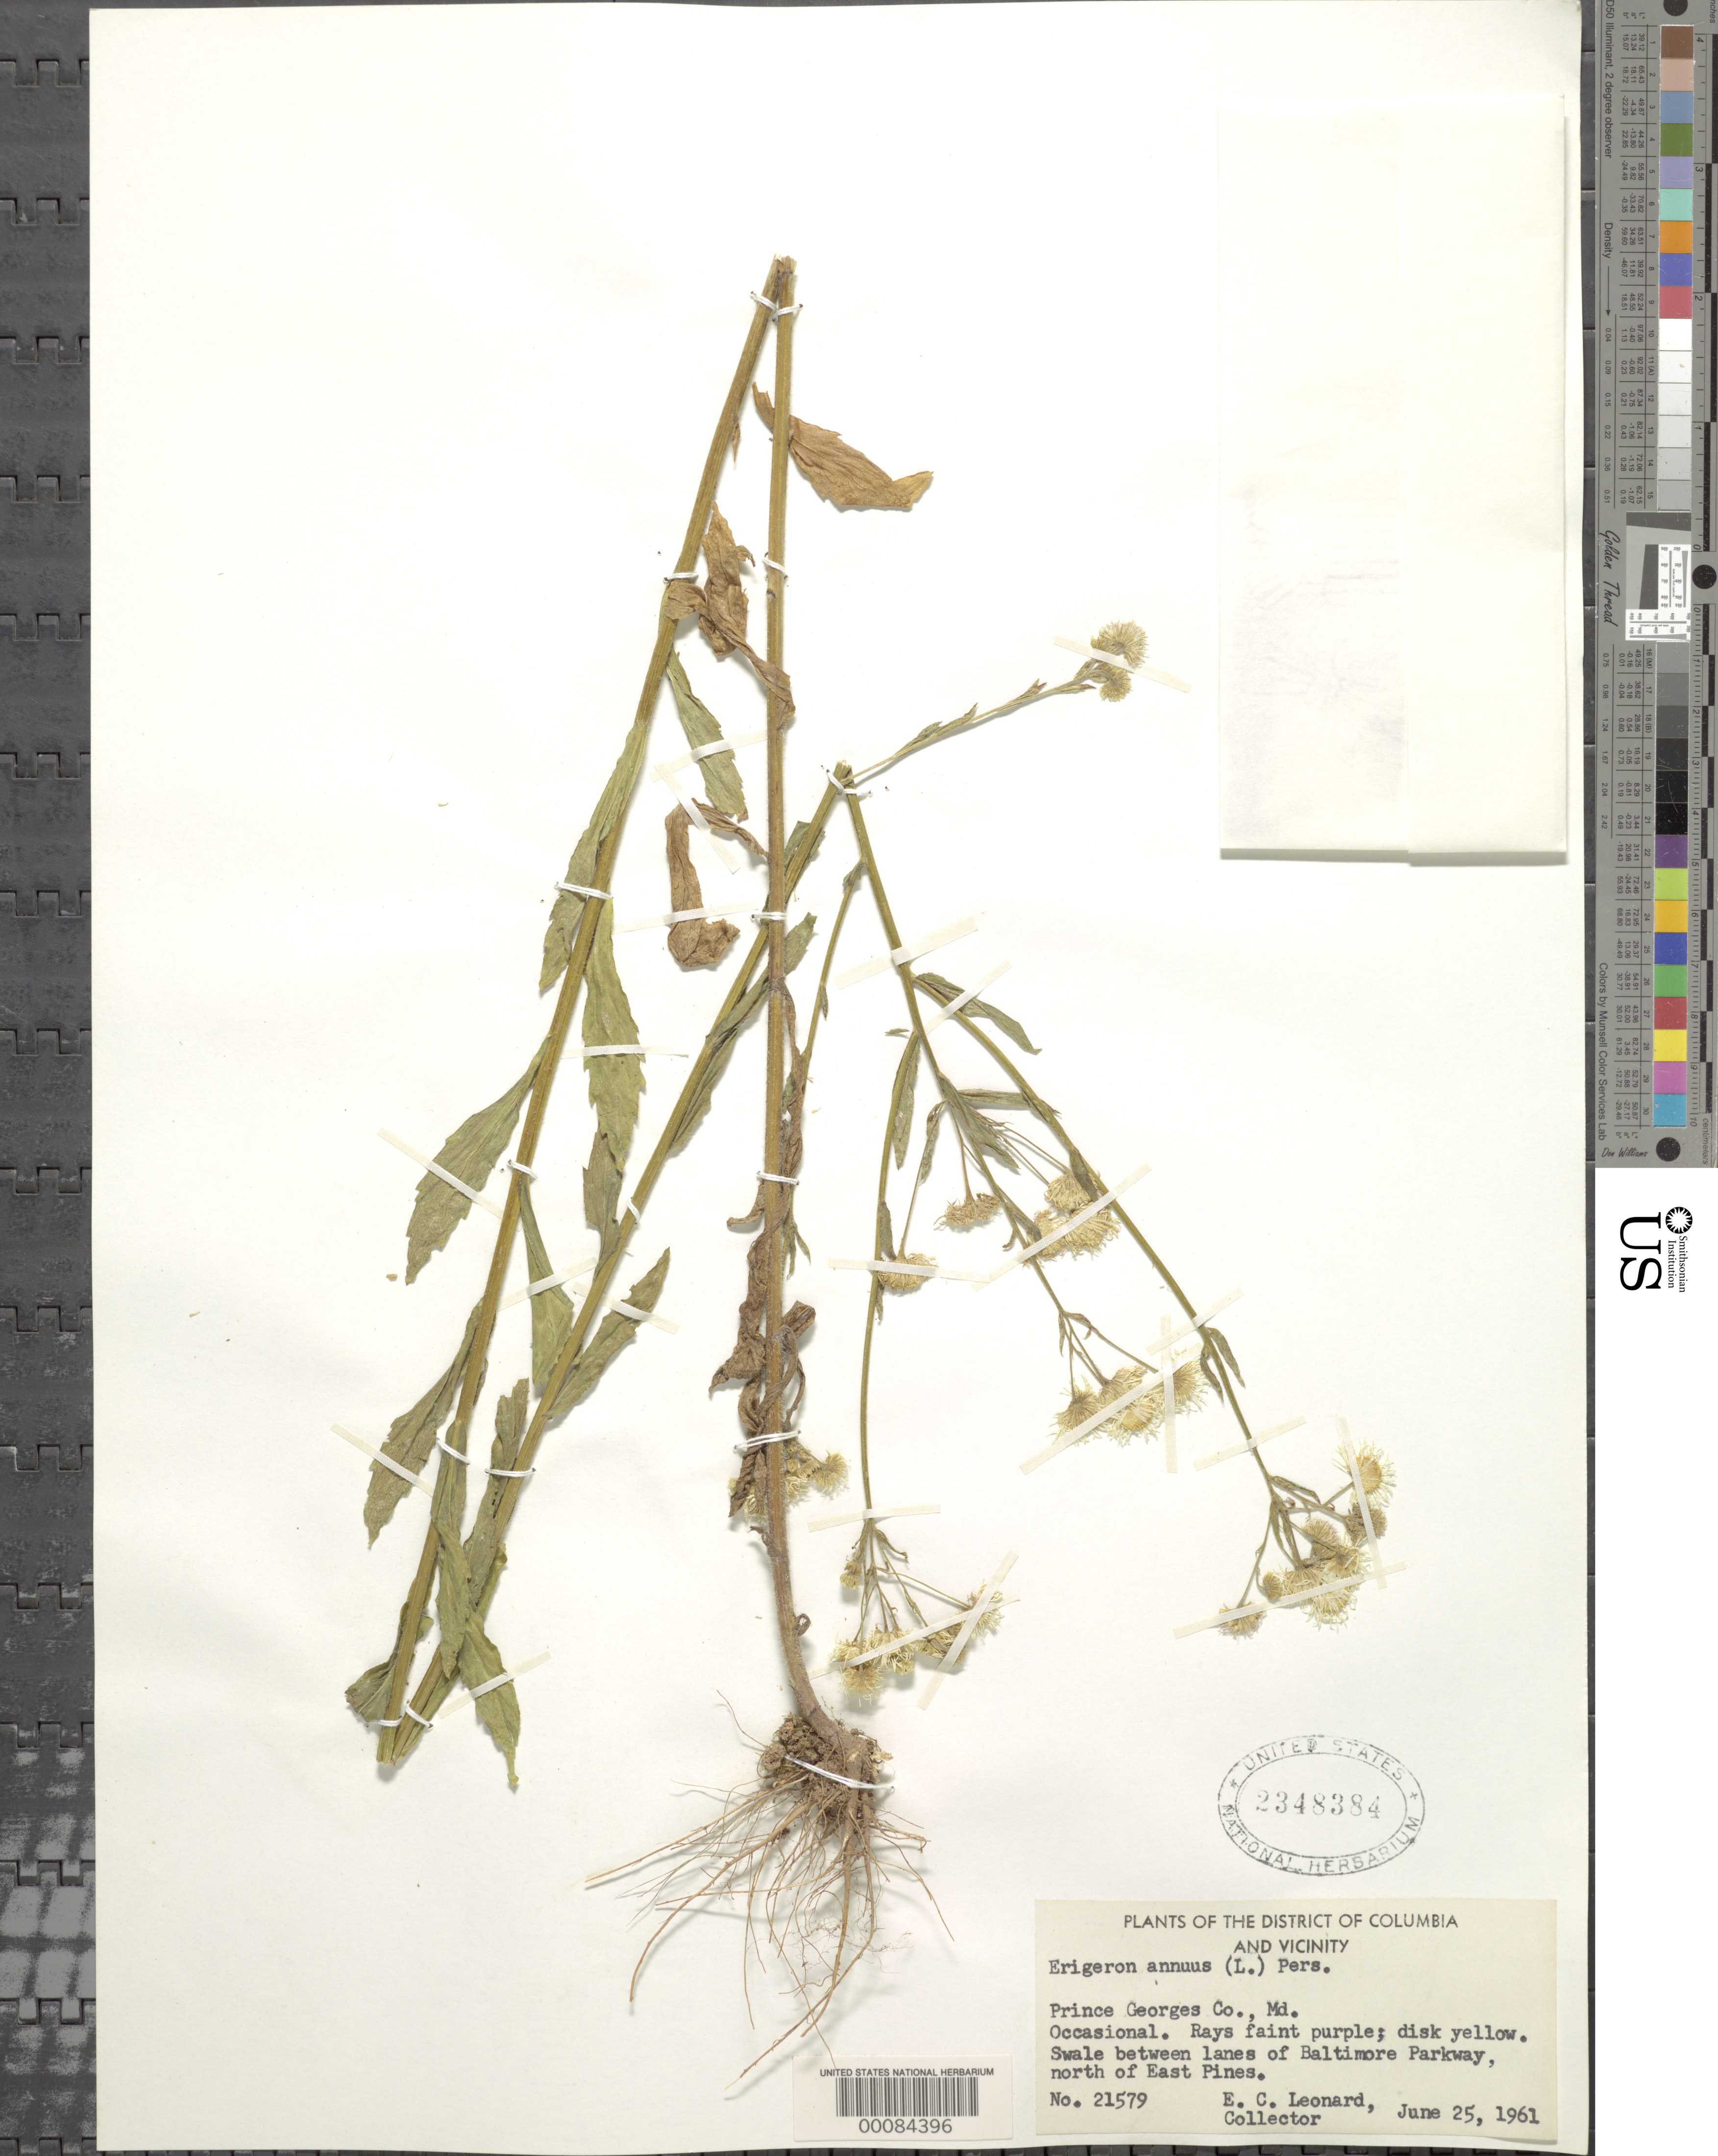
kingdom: Plantae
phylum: Tracheophyta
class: Magnoliopsida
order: Asterales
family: Asteraceae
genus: Erigeron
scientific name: Erigeron annuus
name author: (L.) Pers.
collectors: E. C. Leonard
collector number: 21579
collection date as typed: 25 Jun 1961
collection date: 1961-06-25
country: United States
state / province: Maryland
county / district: Prince George's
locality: Baltimore Parkway north of East Pines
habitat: Swale between lanes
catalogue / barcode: US 2348384